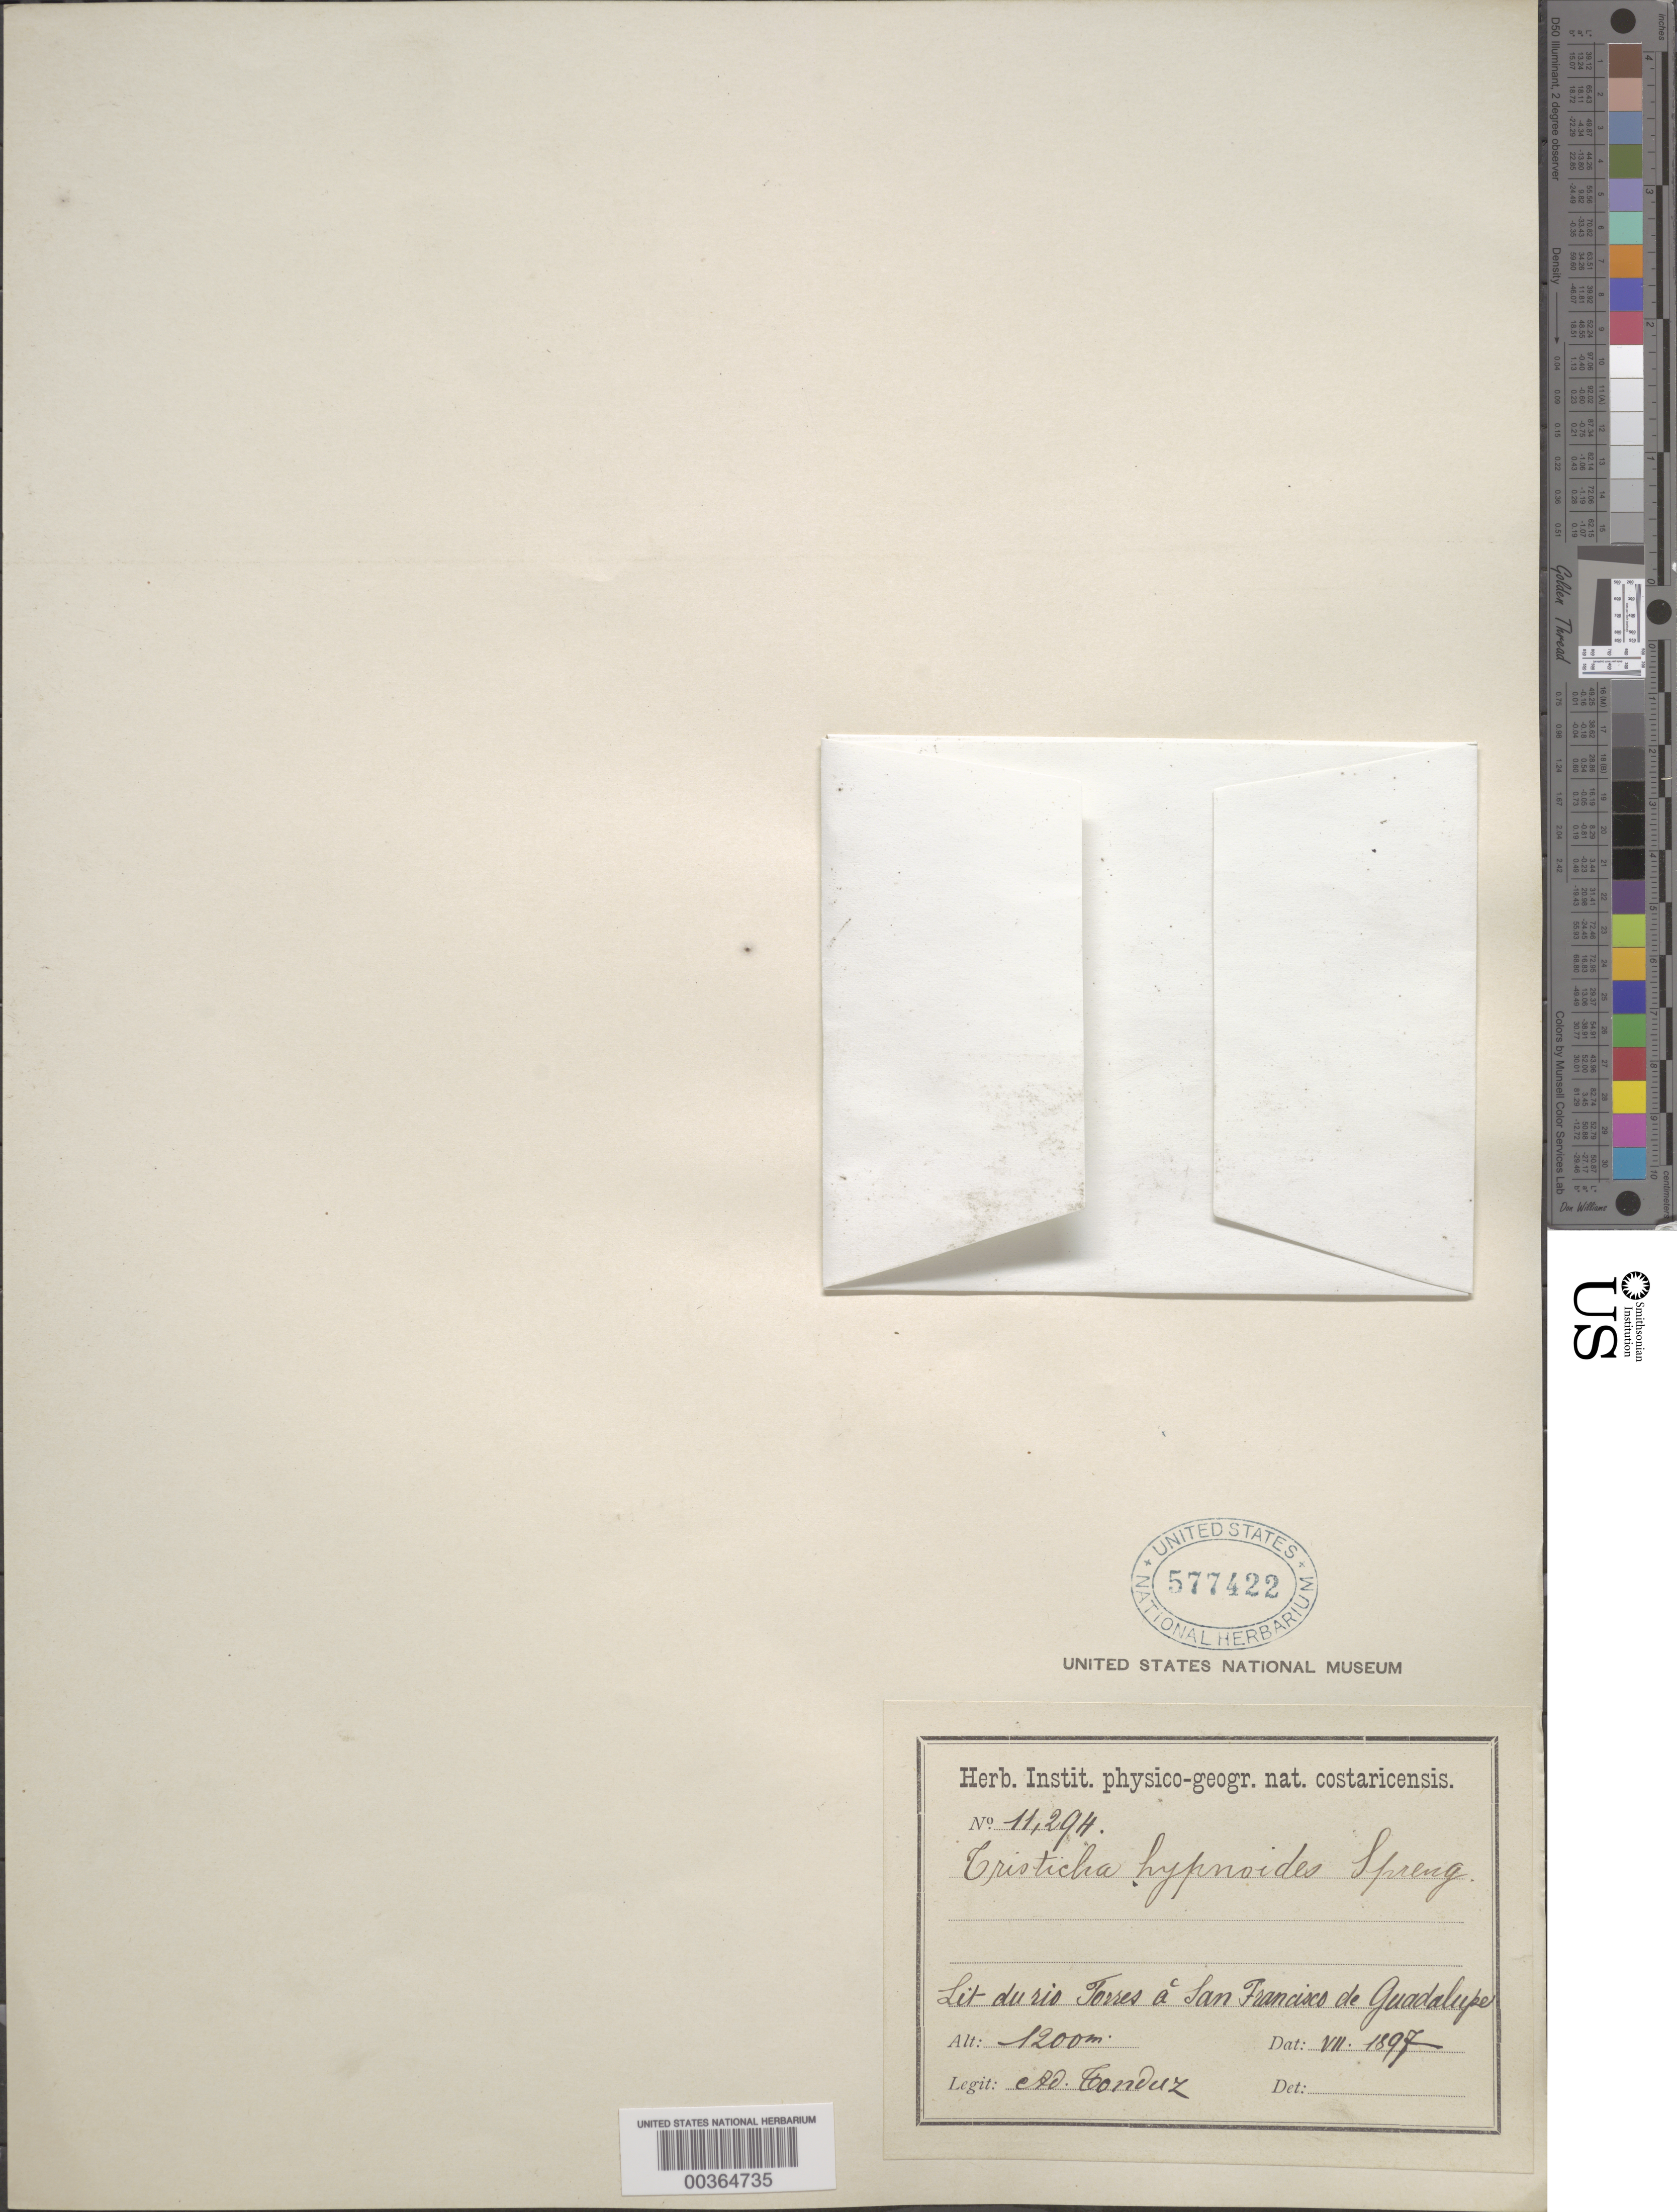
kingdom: Plantae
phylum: Tracheophyta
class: Magnoliopsida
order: Malpighiales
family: Podostemaceae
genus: Tristicha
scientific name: Tristicha trifaria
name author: (Willd.) Spreng.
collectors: A. Tonduz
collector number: Herb. Inst. Nat. Cost. 11294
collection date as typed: Jul 1897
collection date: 1897-07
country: Costa Rica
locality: Lit du R. Torres a S. Francisco de Guadelupe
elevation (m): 1200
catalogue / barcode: US 577422